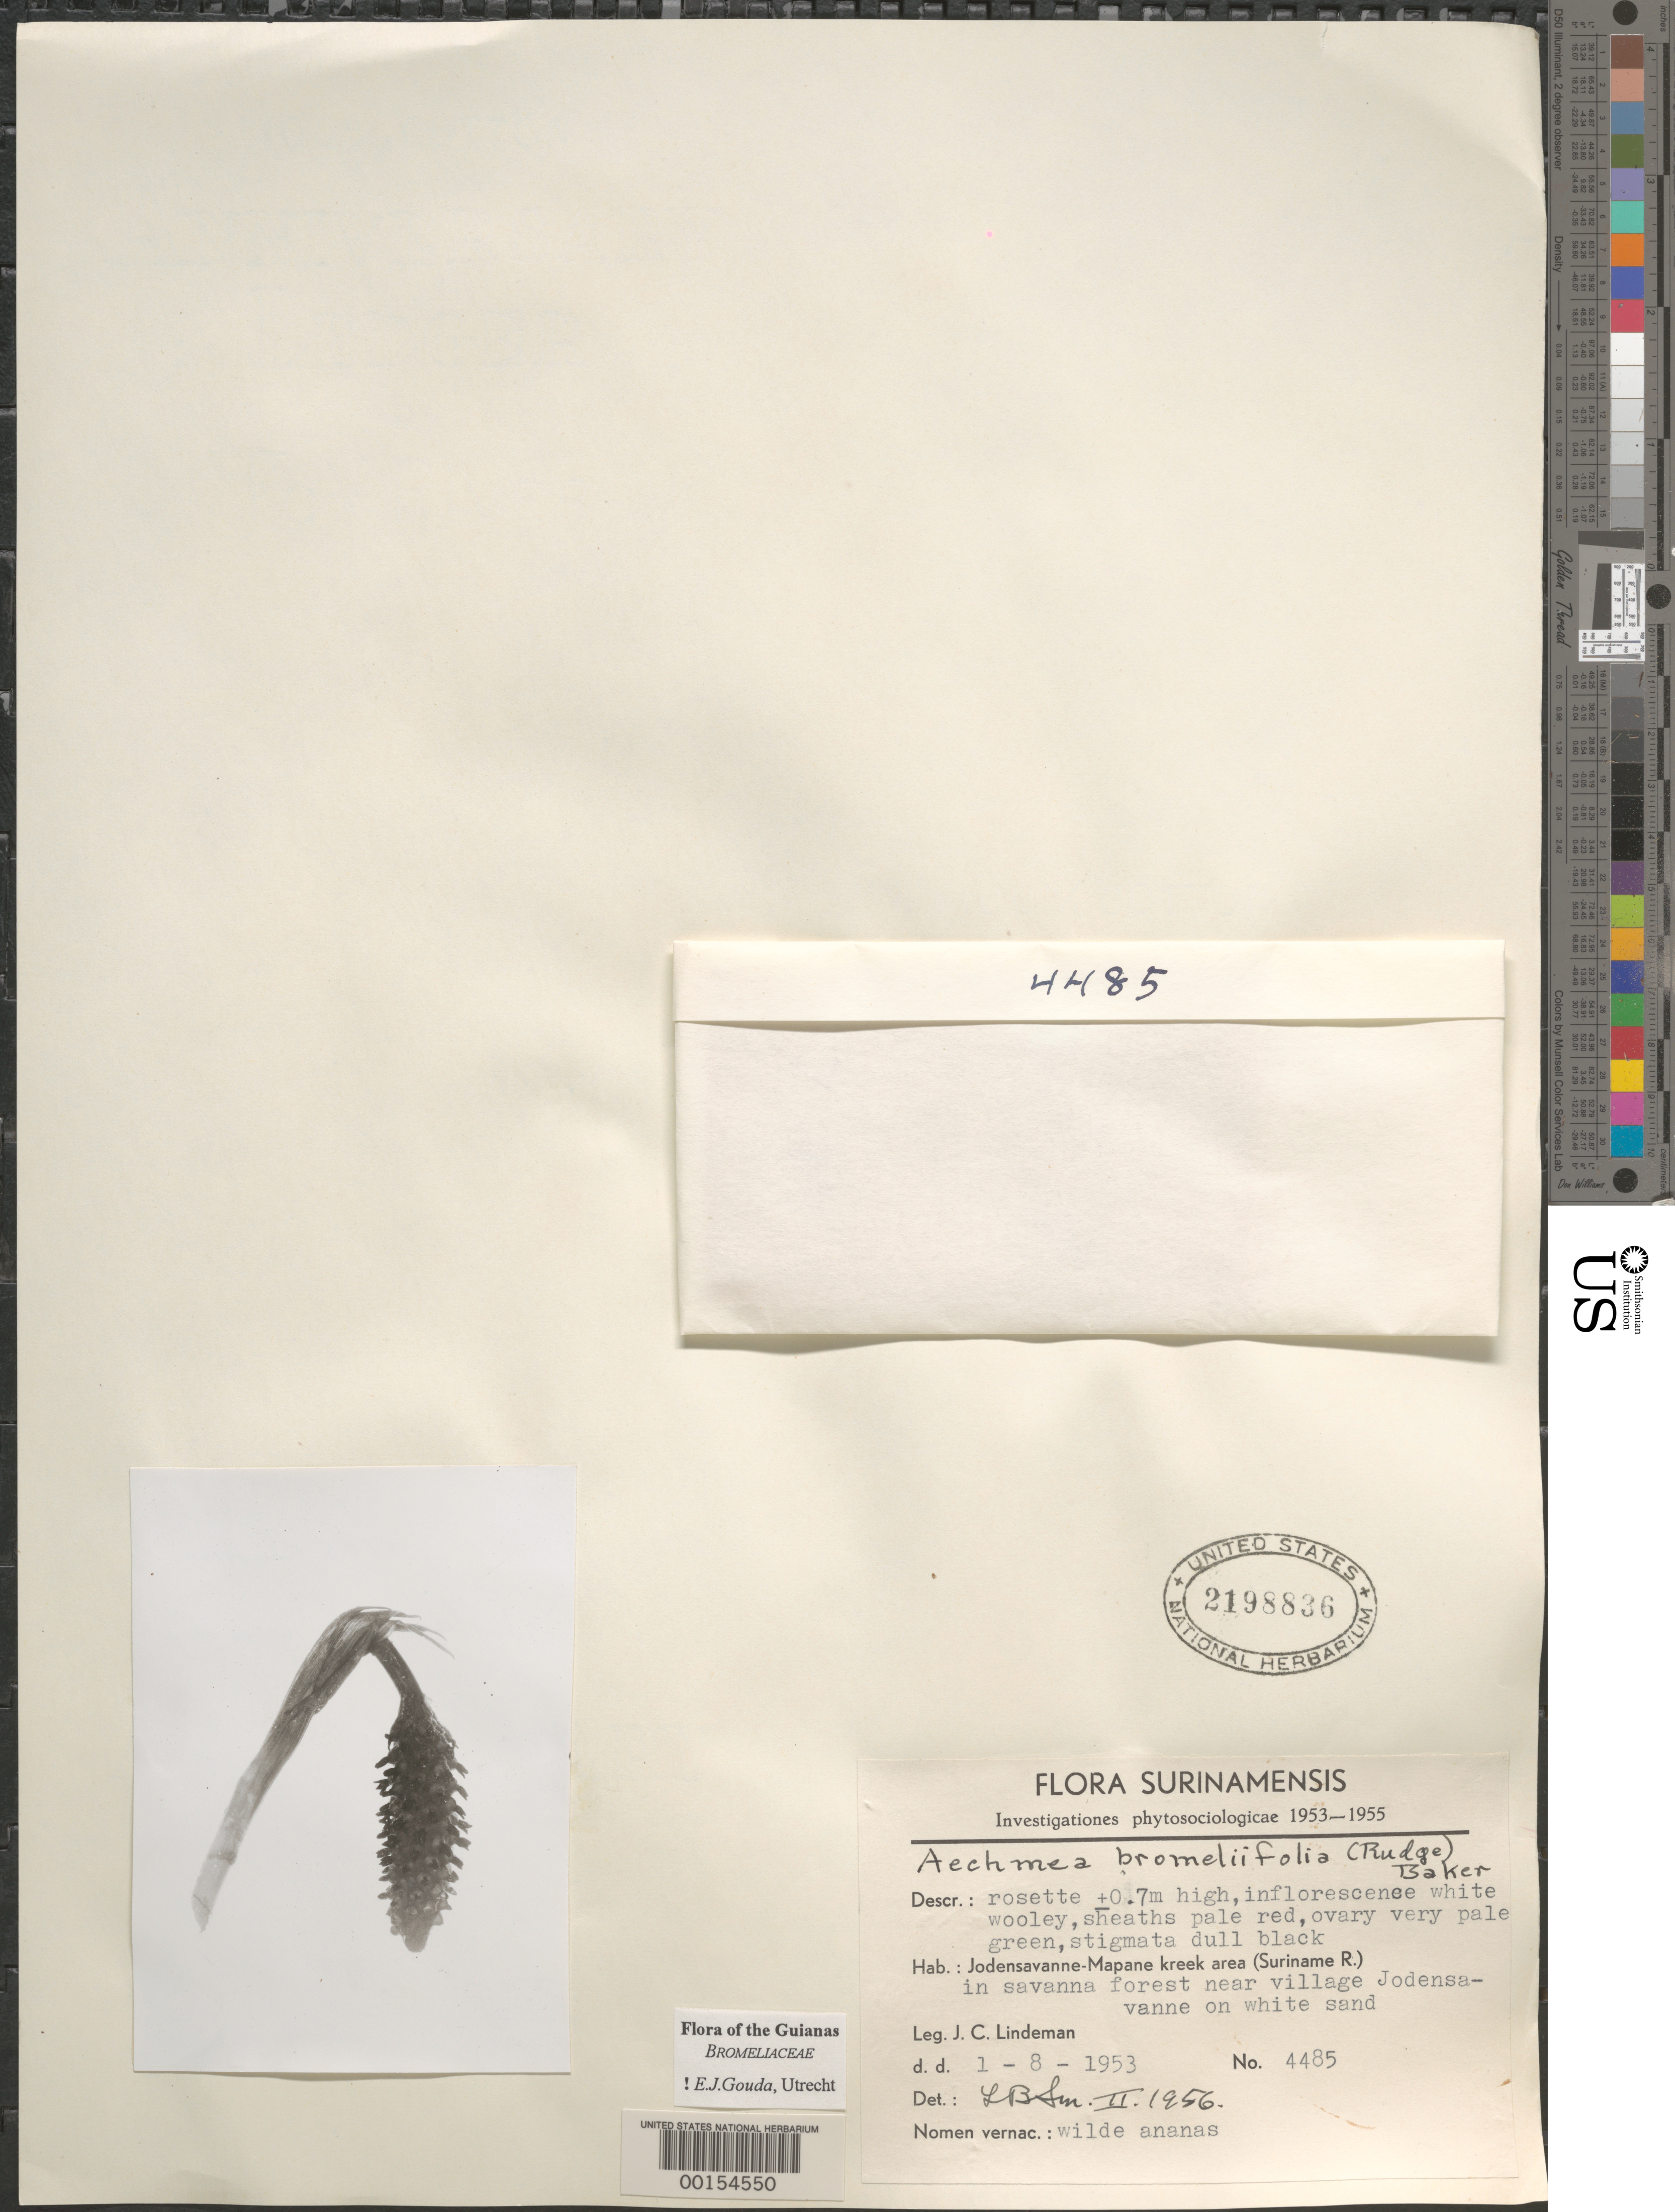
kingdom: Plantae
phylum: Tracheophyta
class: Liliopsida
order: Poales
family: Bromeliaceae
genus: Aechmea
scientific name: Aechmea bromeliifolia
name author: (Rudge) Baker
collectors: J. C. Lindeman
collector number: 4485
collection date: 1953-08-01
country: Suriname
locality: Jodensavanne-Mapane Kreek area (Suriname R.) in savanna forest near village Jodensavanne on white sand.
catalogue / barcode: US 2198836